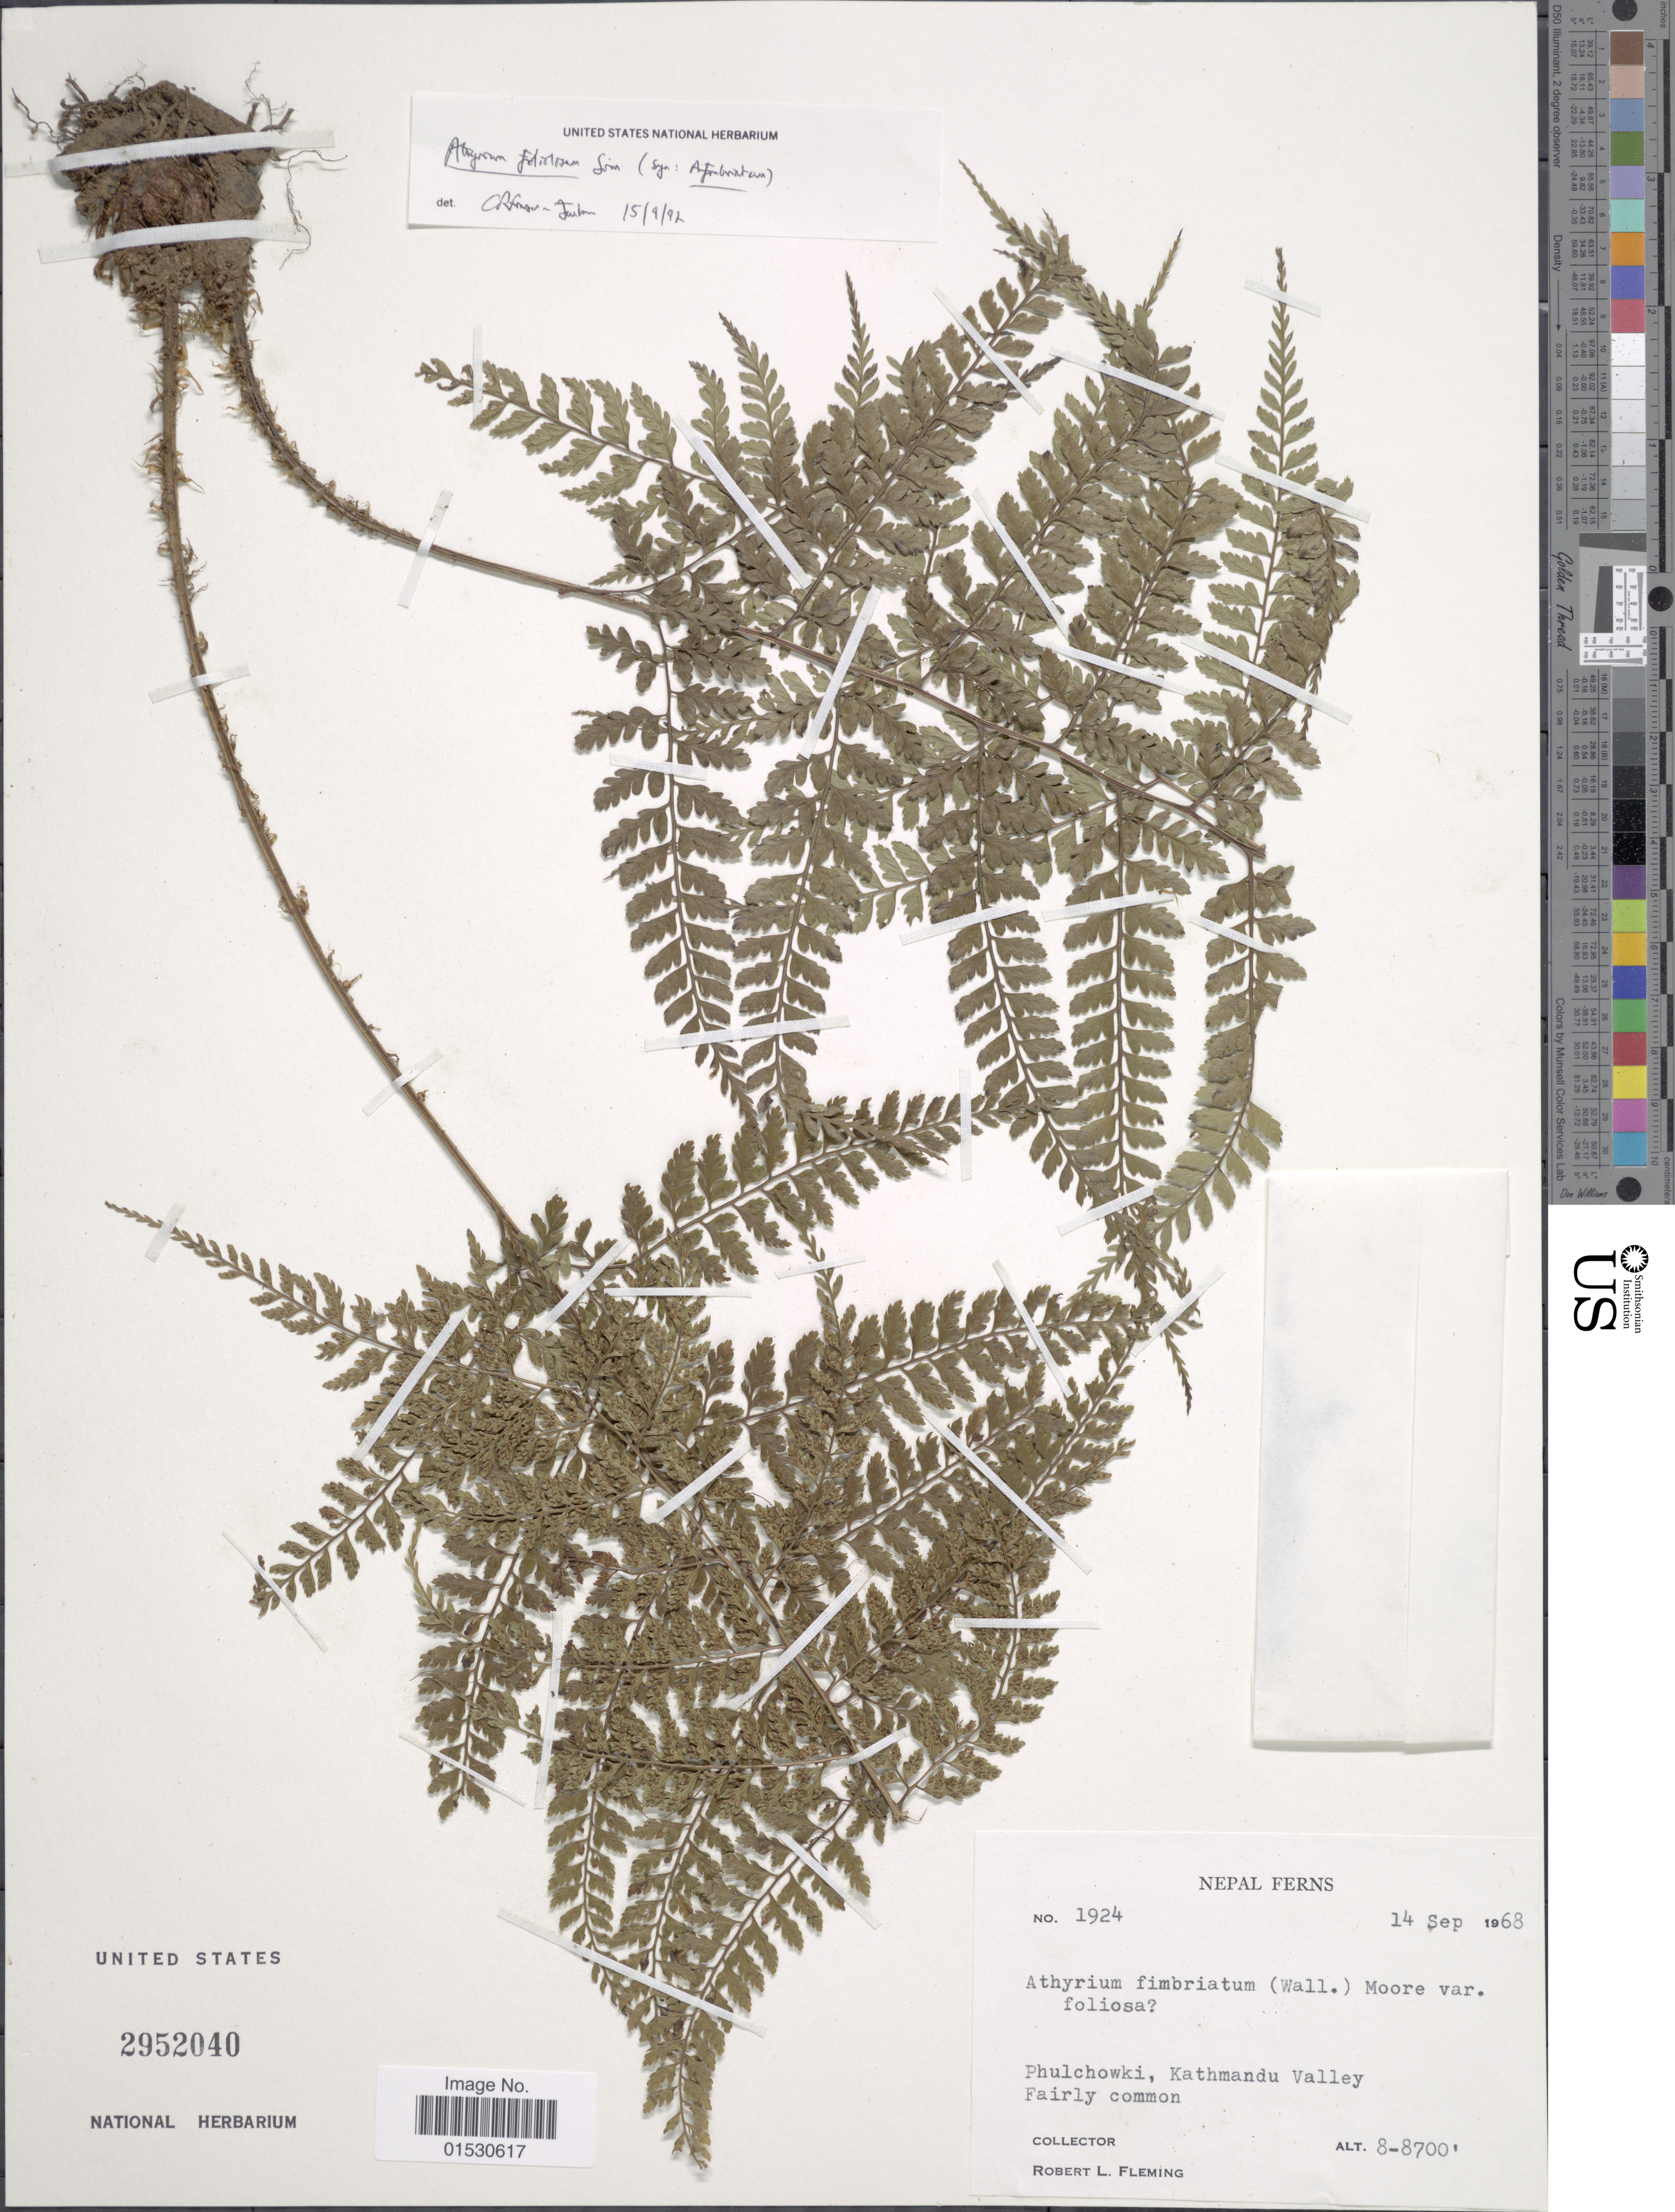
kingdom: Plantae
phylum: Tracheophyta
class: Polypodiopsida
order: Polypodiales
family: Athyriaceae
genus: Athyrium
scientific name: Athyrium fimbriatum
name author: (Wall.) T. Moore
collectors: R. Fleming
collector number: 1924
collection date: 1968-09-14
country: Nepal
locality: Phulchowki, Kathmandu Valley, Fairly common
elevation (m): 2438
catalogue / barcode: US 2952040